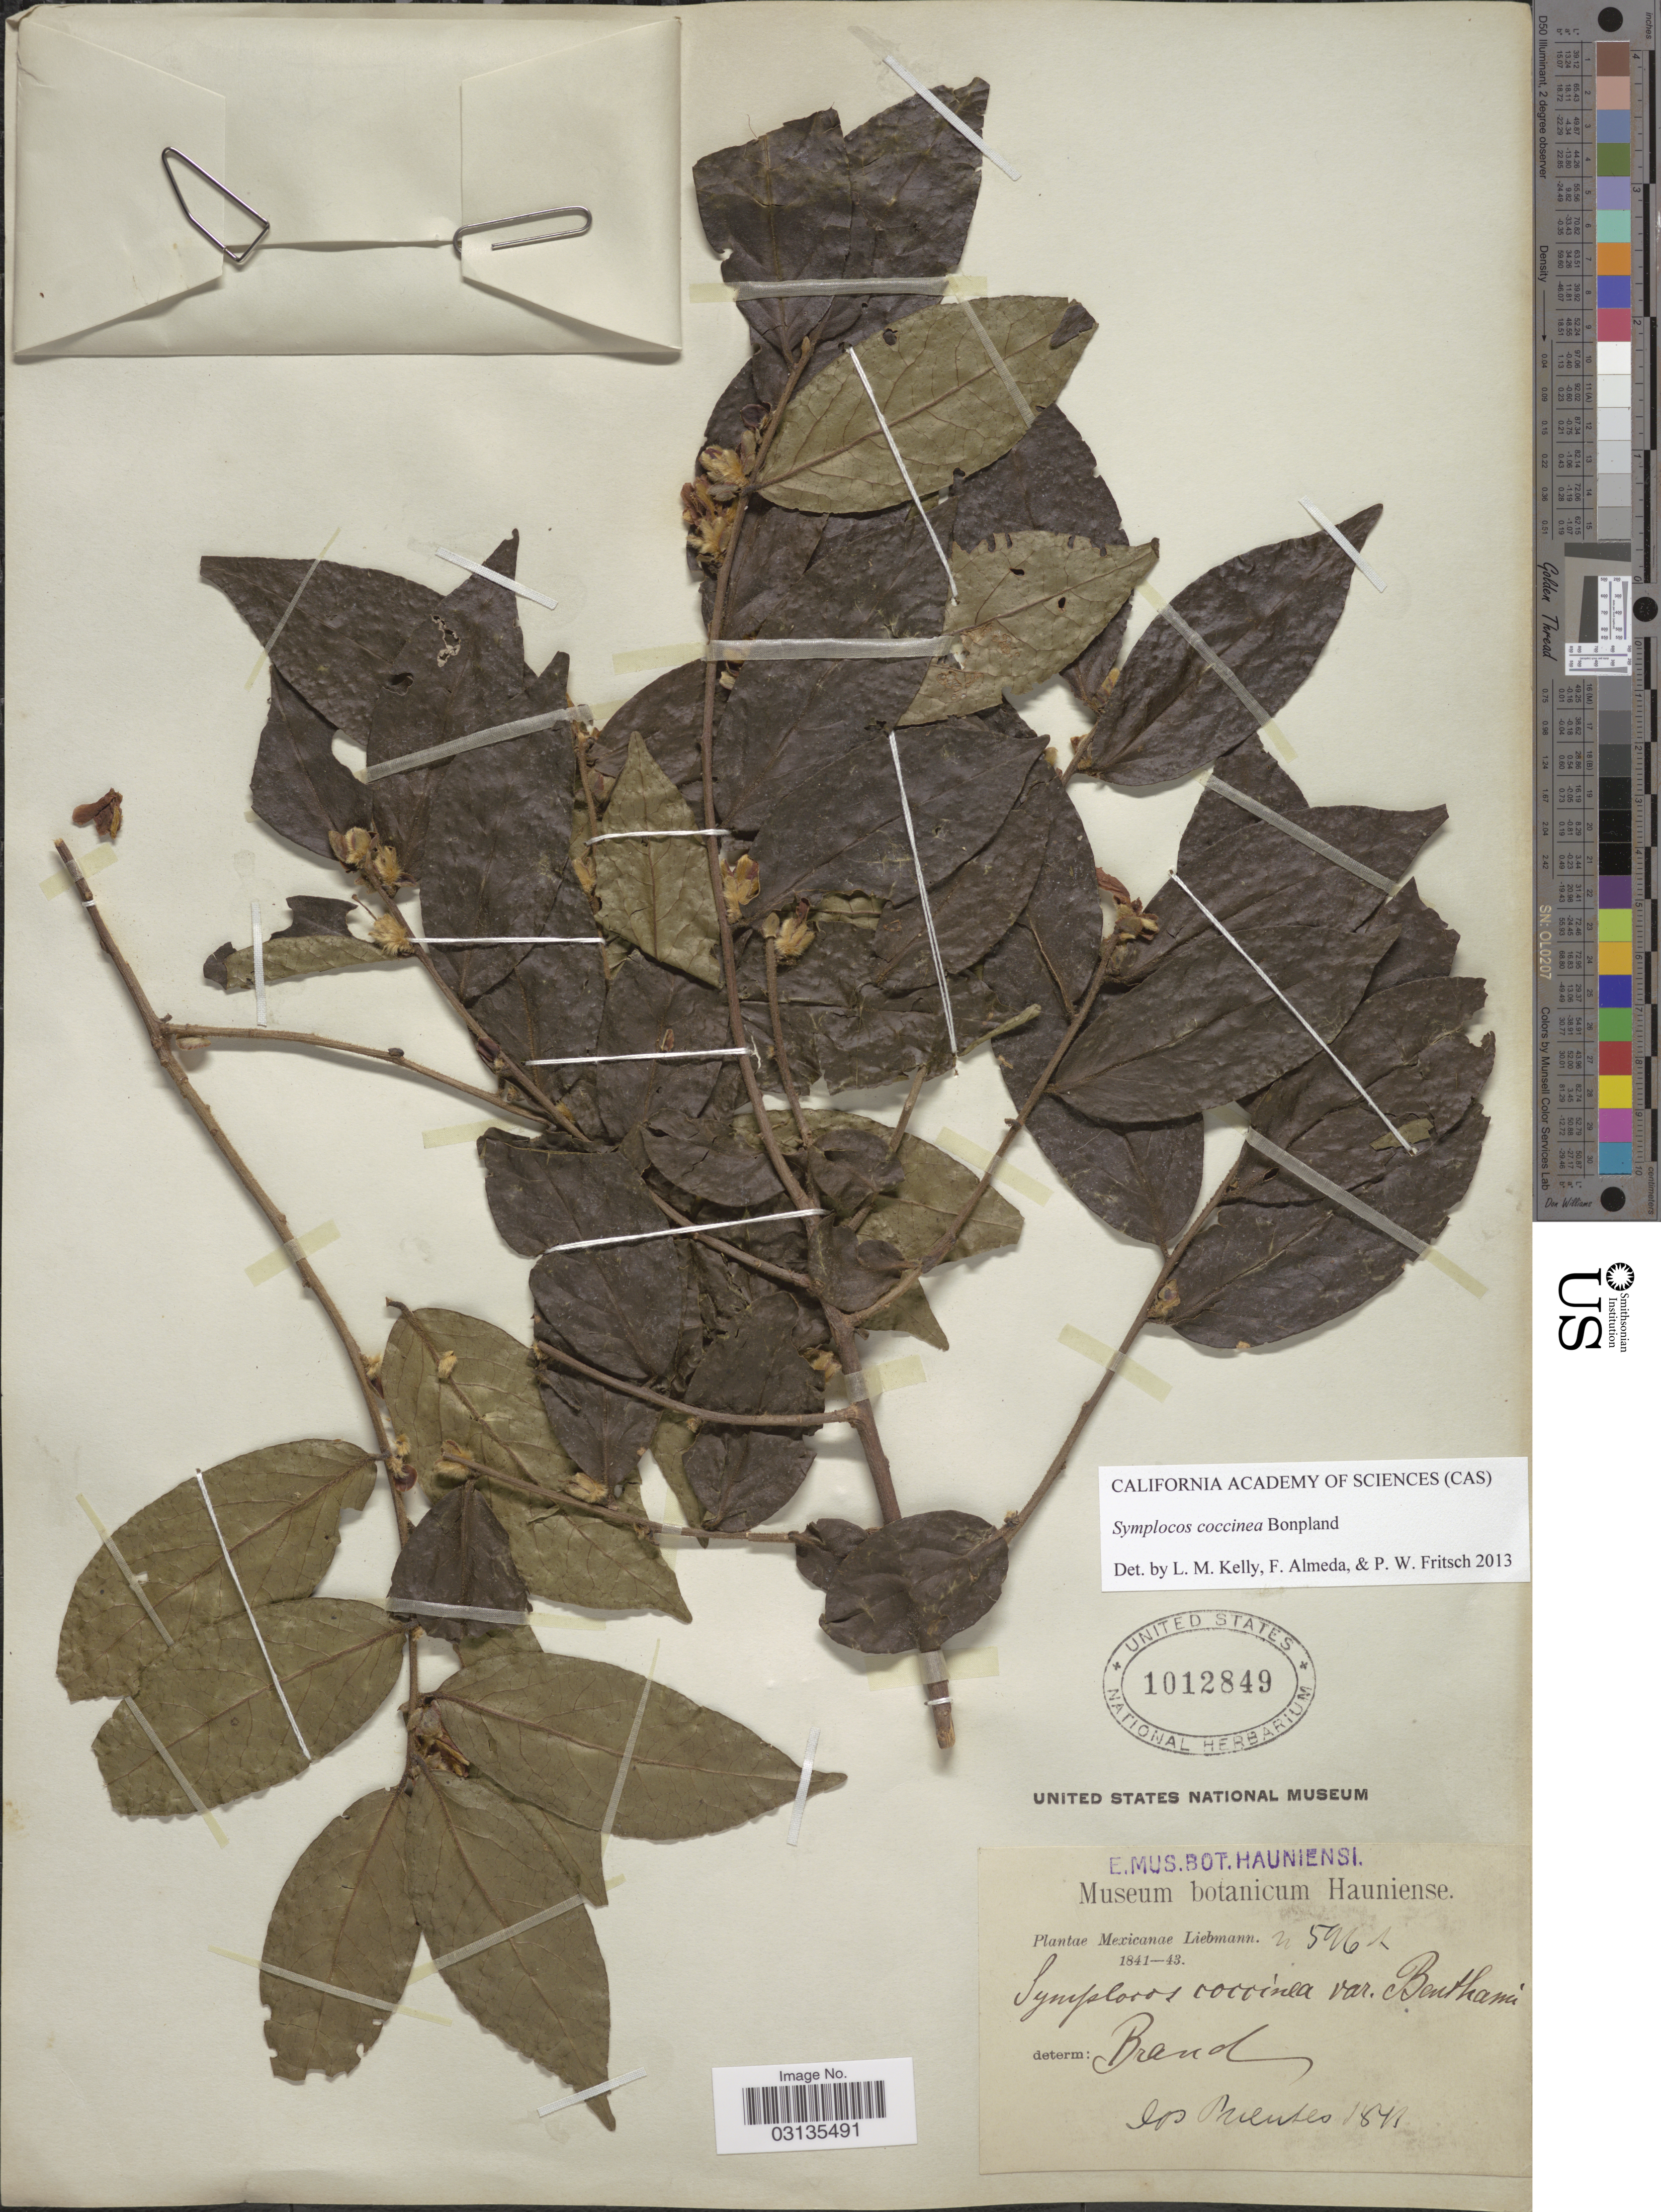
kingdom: Plantae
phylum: Tracheophyta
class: Magnoliopsida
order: Ericales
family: Symplocaceae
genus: Symplocos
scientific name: Symplocos coccinea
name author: Bonpl.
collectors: Liebmann, --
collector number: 596A*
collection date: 1841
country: Mexico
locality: Dos Puentes.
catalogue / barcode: US 1012849